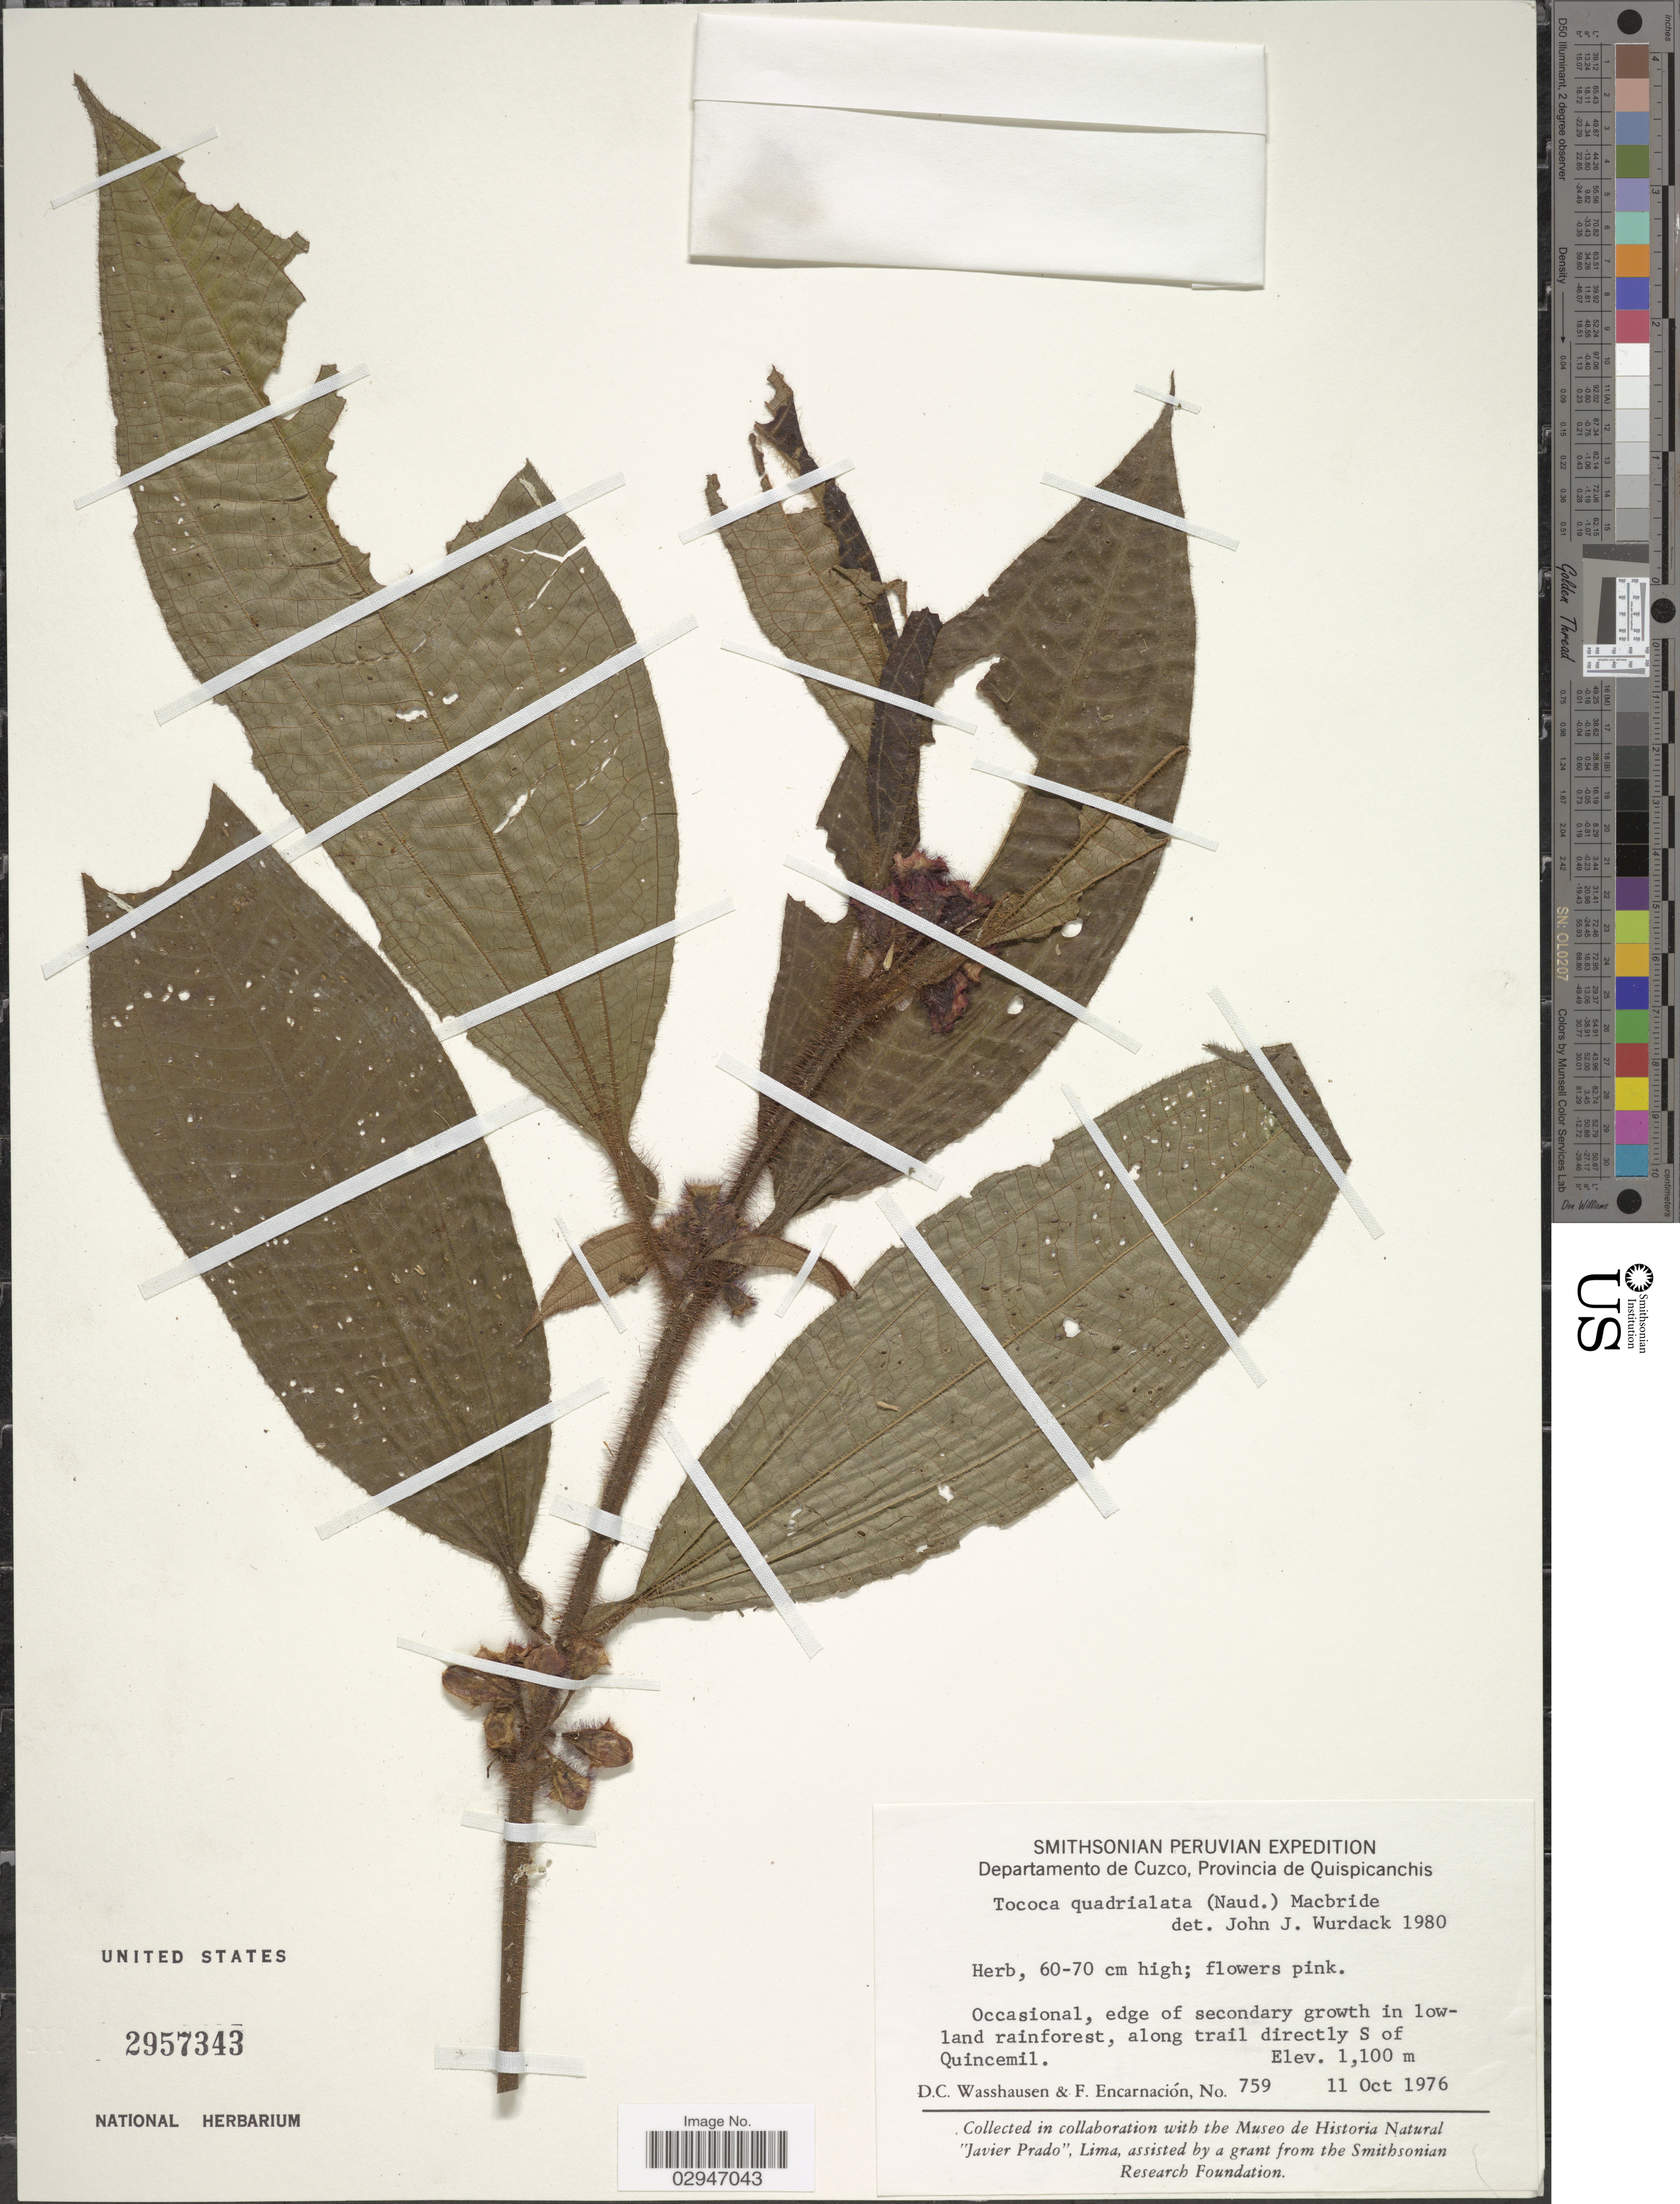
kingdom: Plantae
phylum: Tracheophyta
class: Magnoliopsida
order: Myrtales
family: Melastomataceae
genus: Tococa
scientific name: Tococa quadrialata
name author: (Naudin) J.F. Macbr.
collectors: D. C. Wasshausen & F. Encarnación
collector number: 759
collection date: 1976-10-11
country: Peru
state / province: Cusco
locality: Departamento Cuzco, Provincia de Quispicanchis. Occasional edge of secondary growth in lowland rainforest, along trail directly S of Quincemil.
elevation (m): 1100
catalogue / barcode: US 2957343